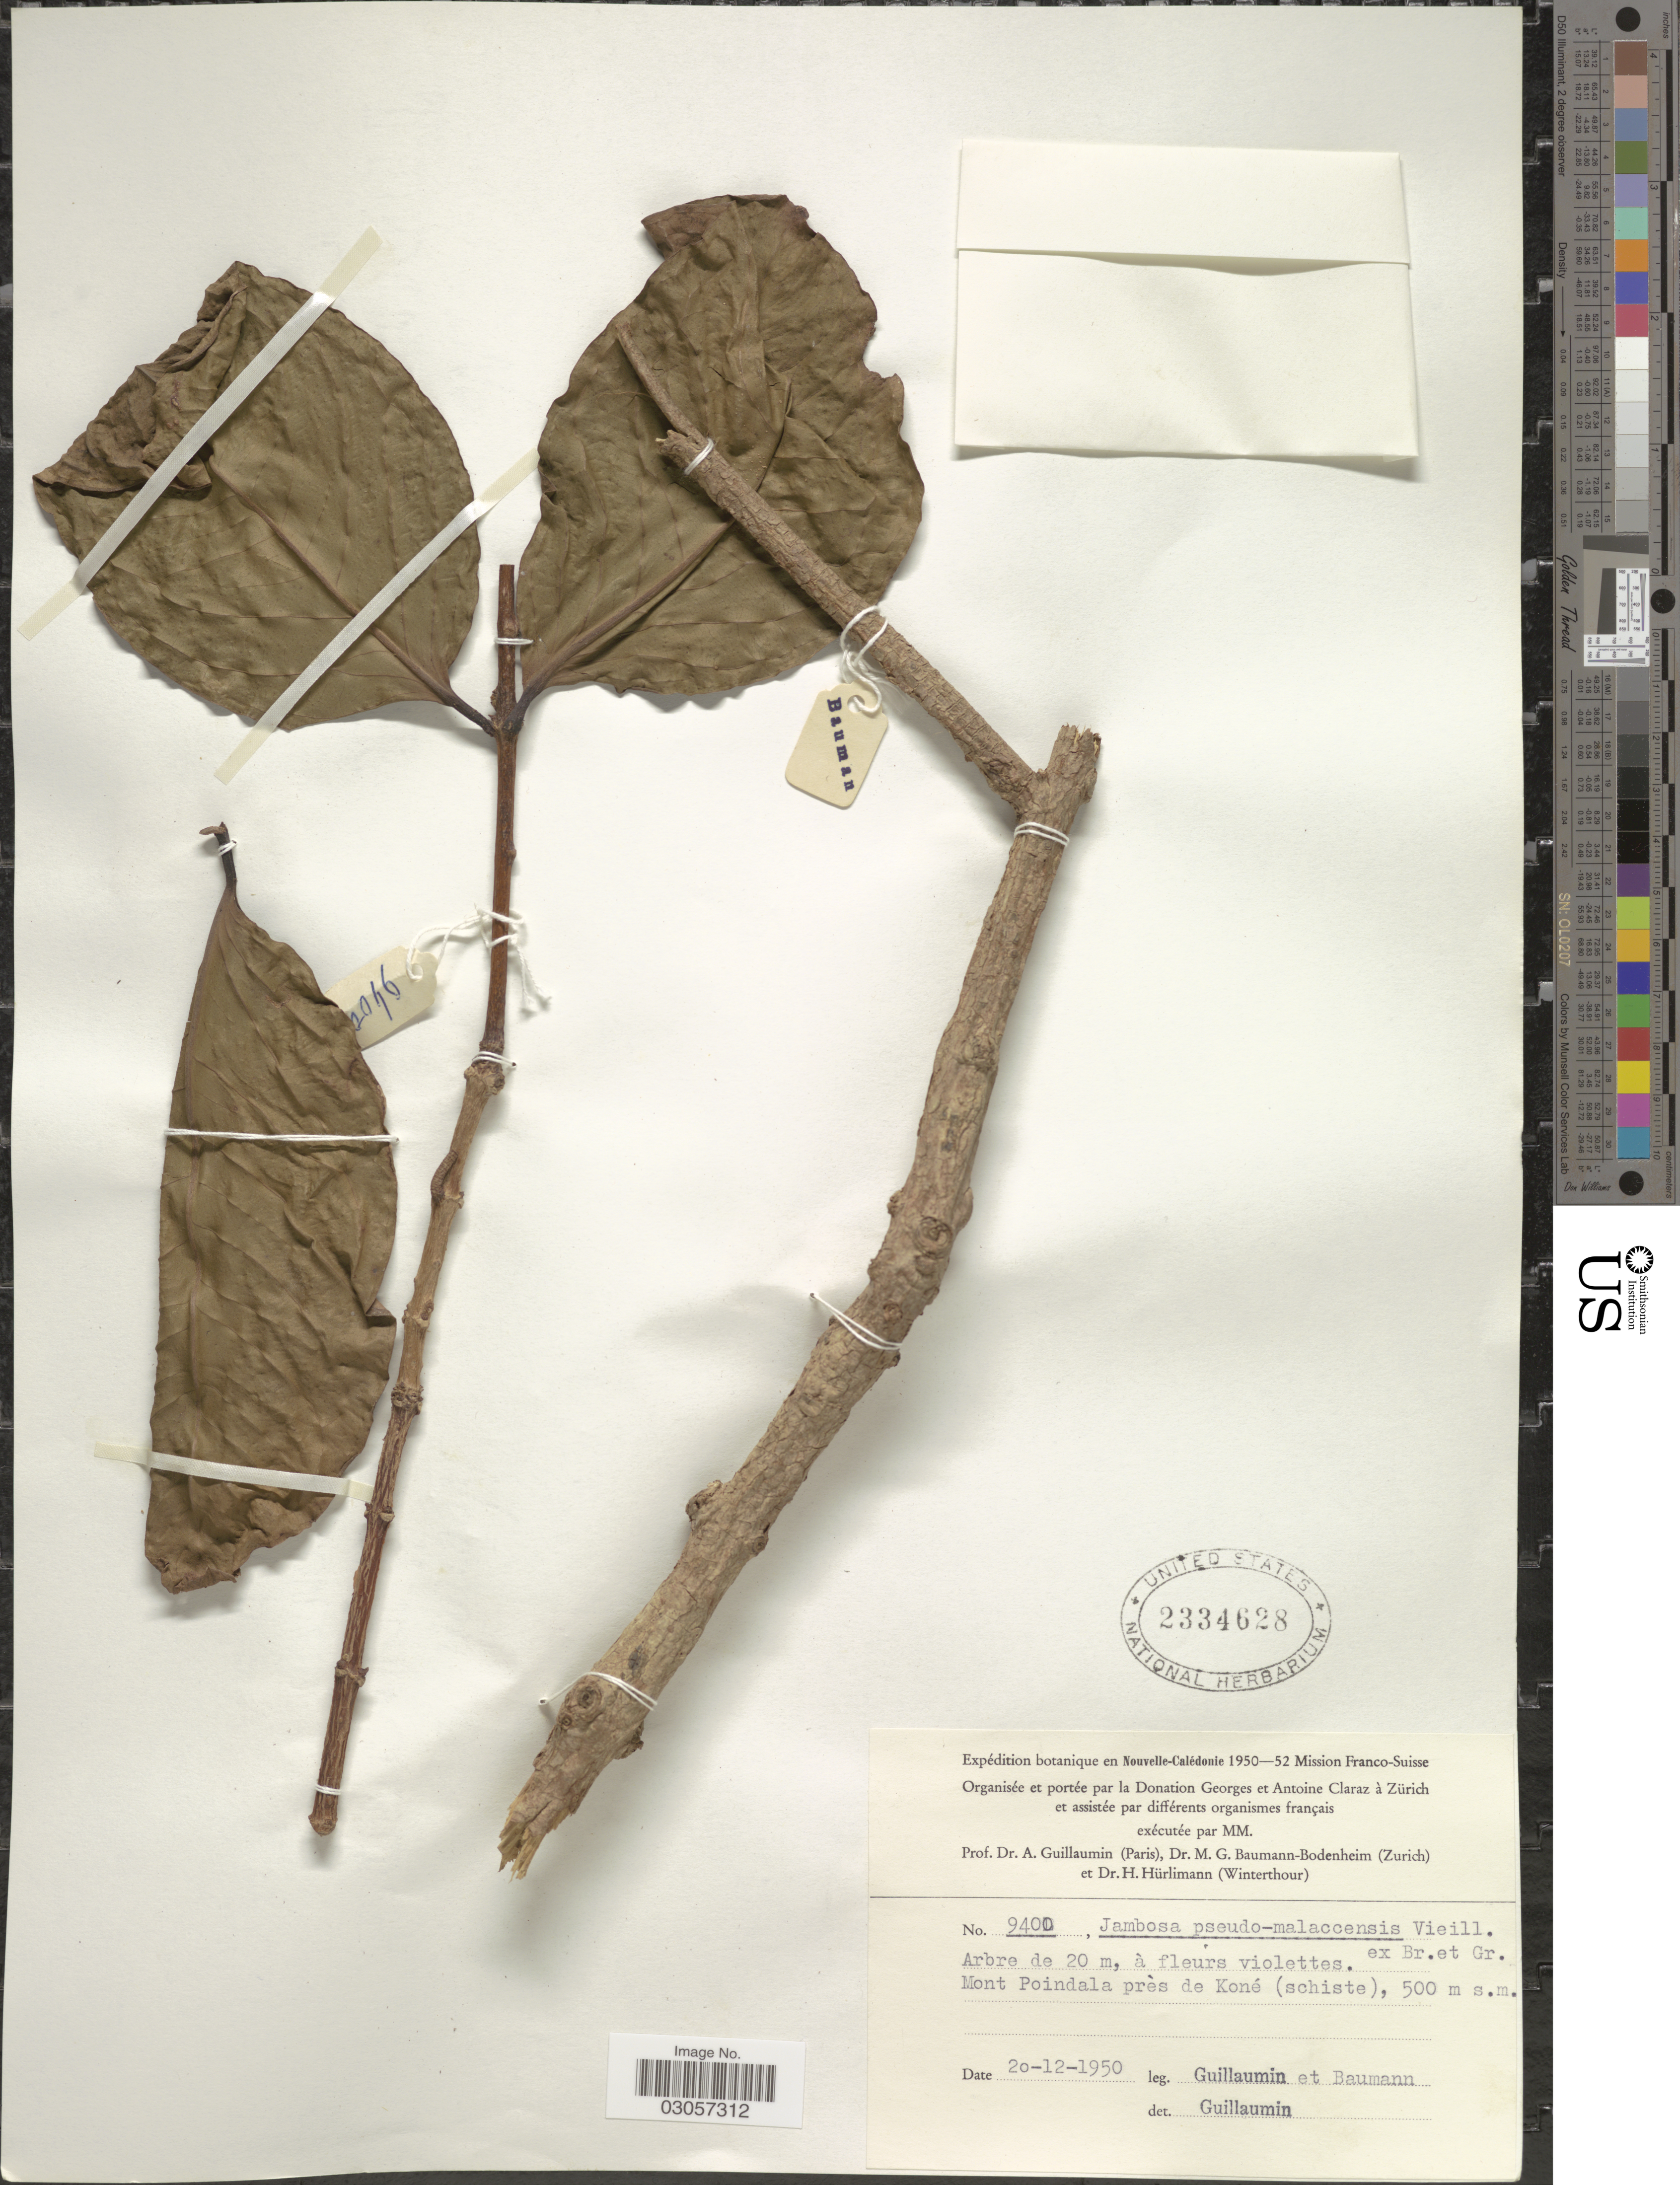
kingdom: Plantae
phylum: Tracheophyta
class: Magnoliopsida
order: Myrtales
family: Myrtaceae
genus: Syzygium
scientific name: Syzygium pseudomalaccense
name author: (Vieill. ex Brongn. & Gris) Govaerts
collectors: A. Guillaumin & -. Baumann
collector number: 9400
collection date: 1950-12-20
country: New Caledonia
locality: Nouvelle-Calédonie, Mont Poindala près de Koné (schiste).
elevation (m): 500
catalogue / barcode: US 2334628